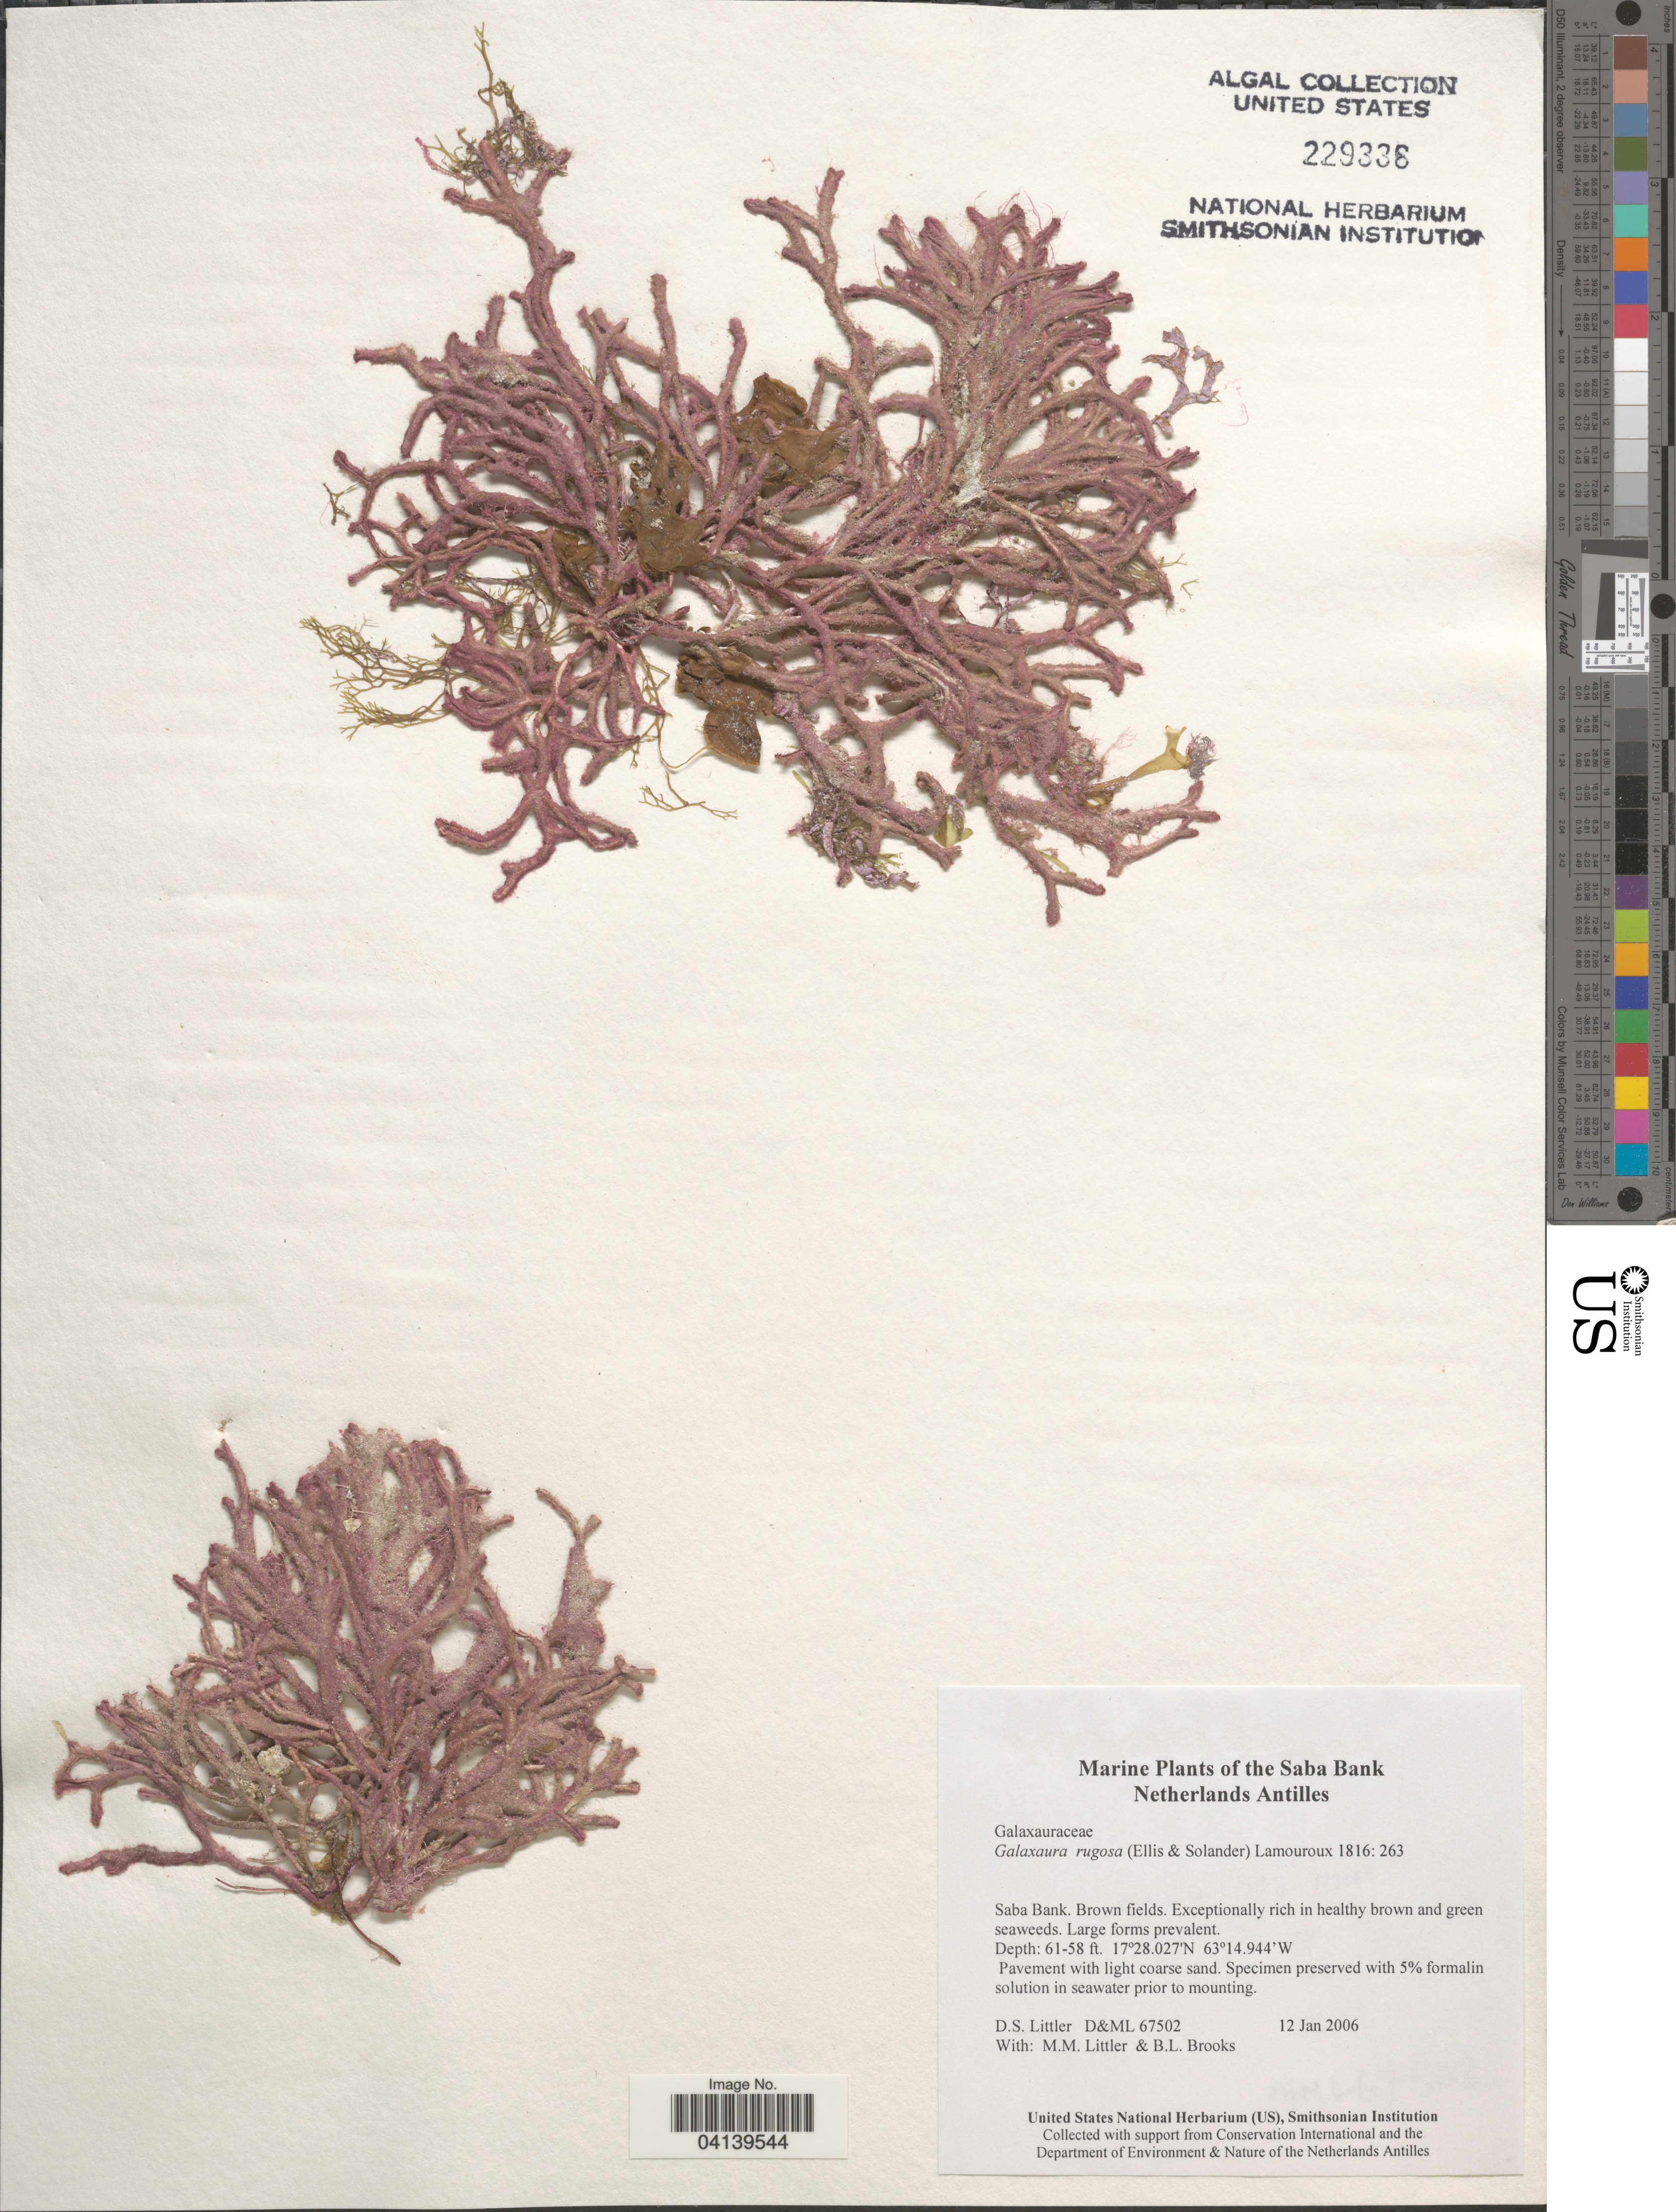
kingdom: Plantae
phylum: Rhodophyta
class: Florideophyceae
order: Nemaliales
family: Galaxauraceae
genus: Galaxaura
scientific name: Galaxaura rugosa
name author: (Ellis & Sol.) J.V.Lamouroux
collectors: D. S. Littler & B. Brooks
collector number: D&ML67502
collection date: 2006-01-12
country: Netherlands Antilles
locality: Saba Bank. Brown fields.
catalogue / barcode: US 229336